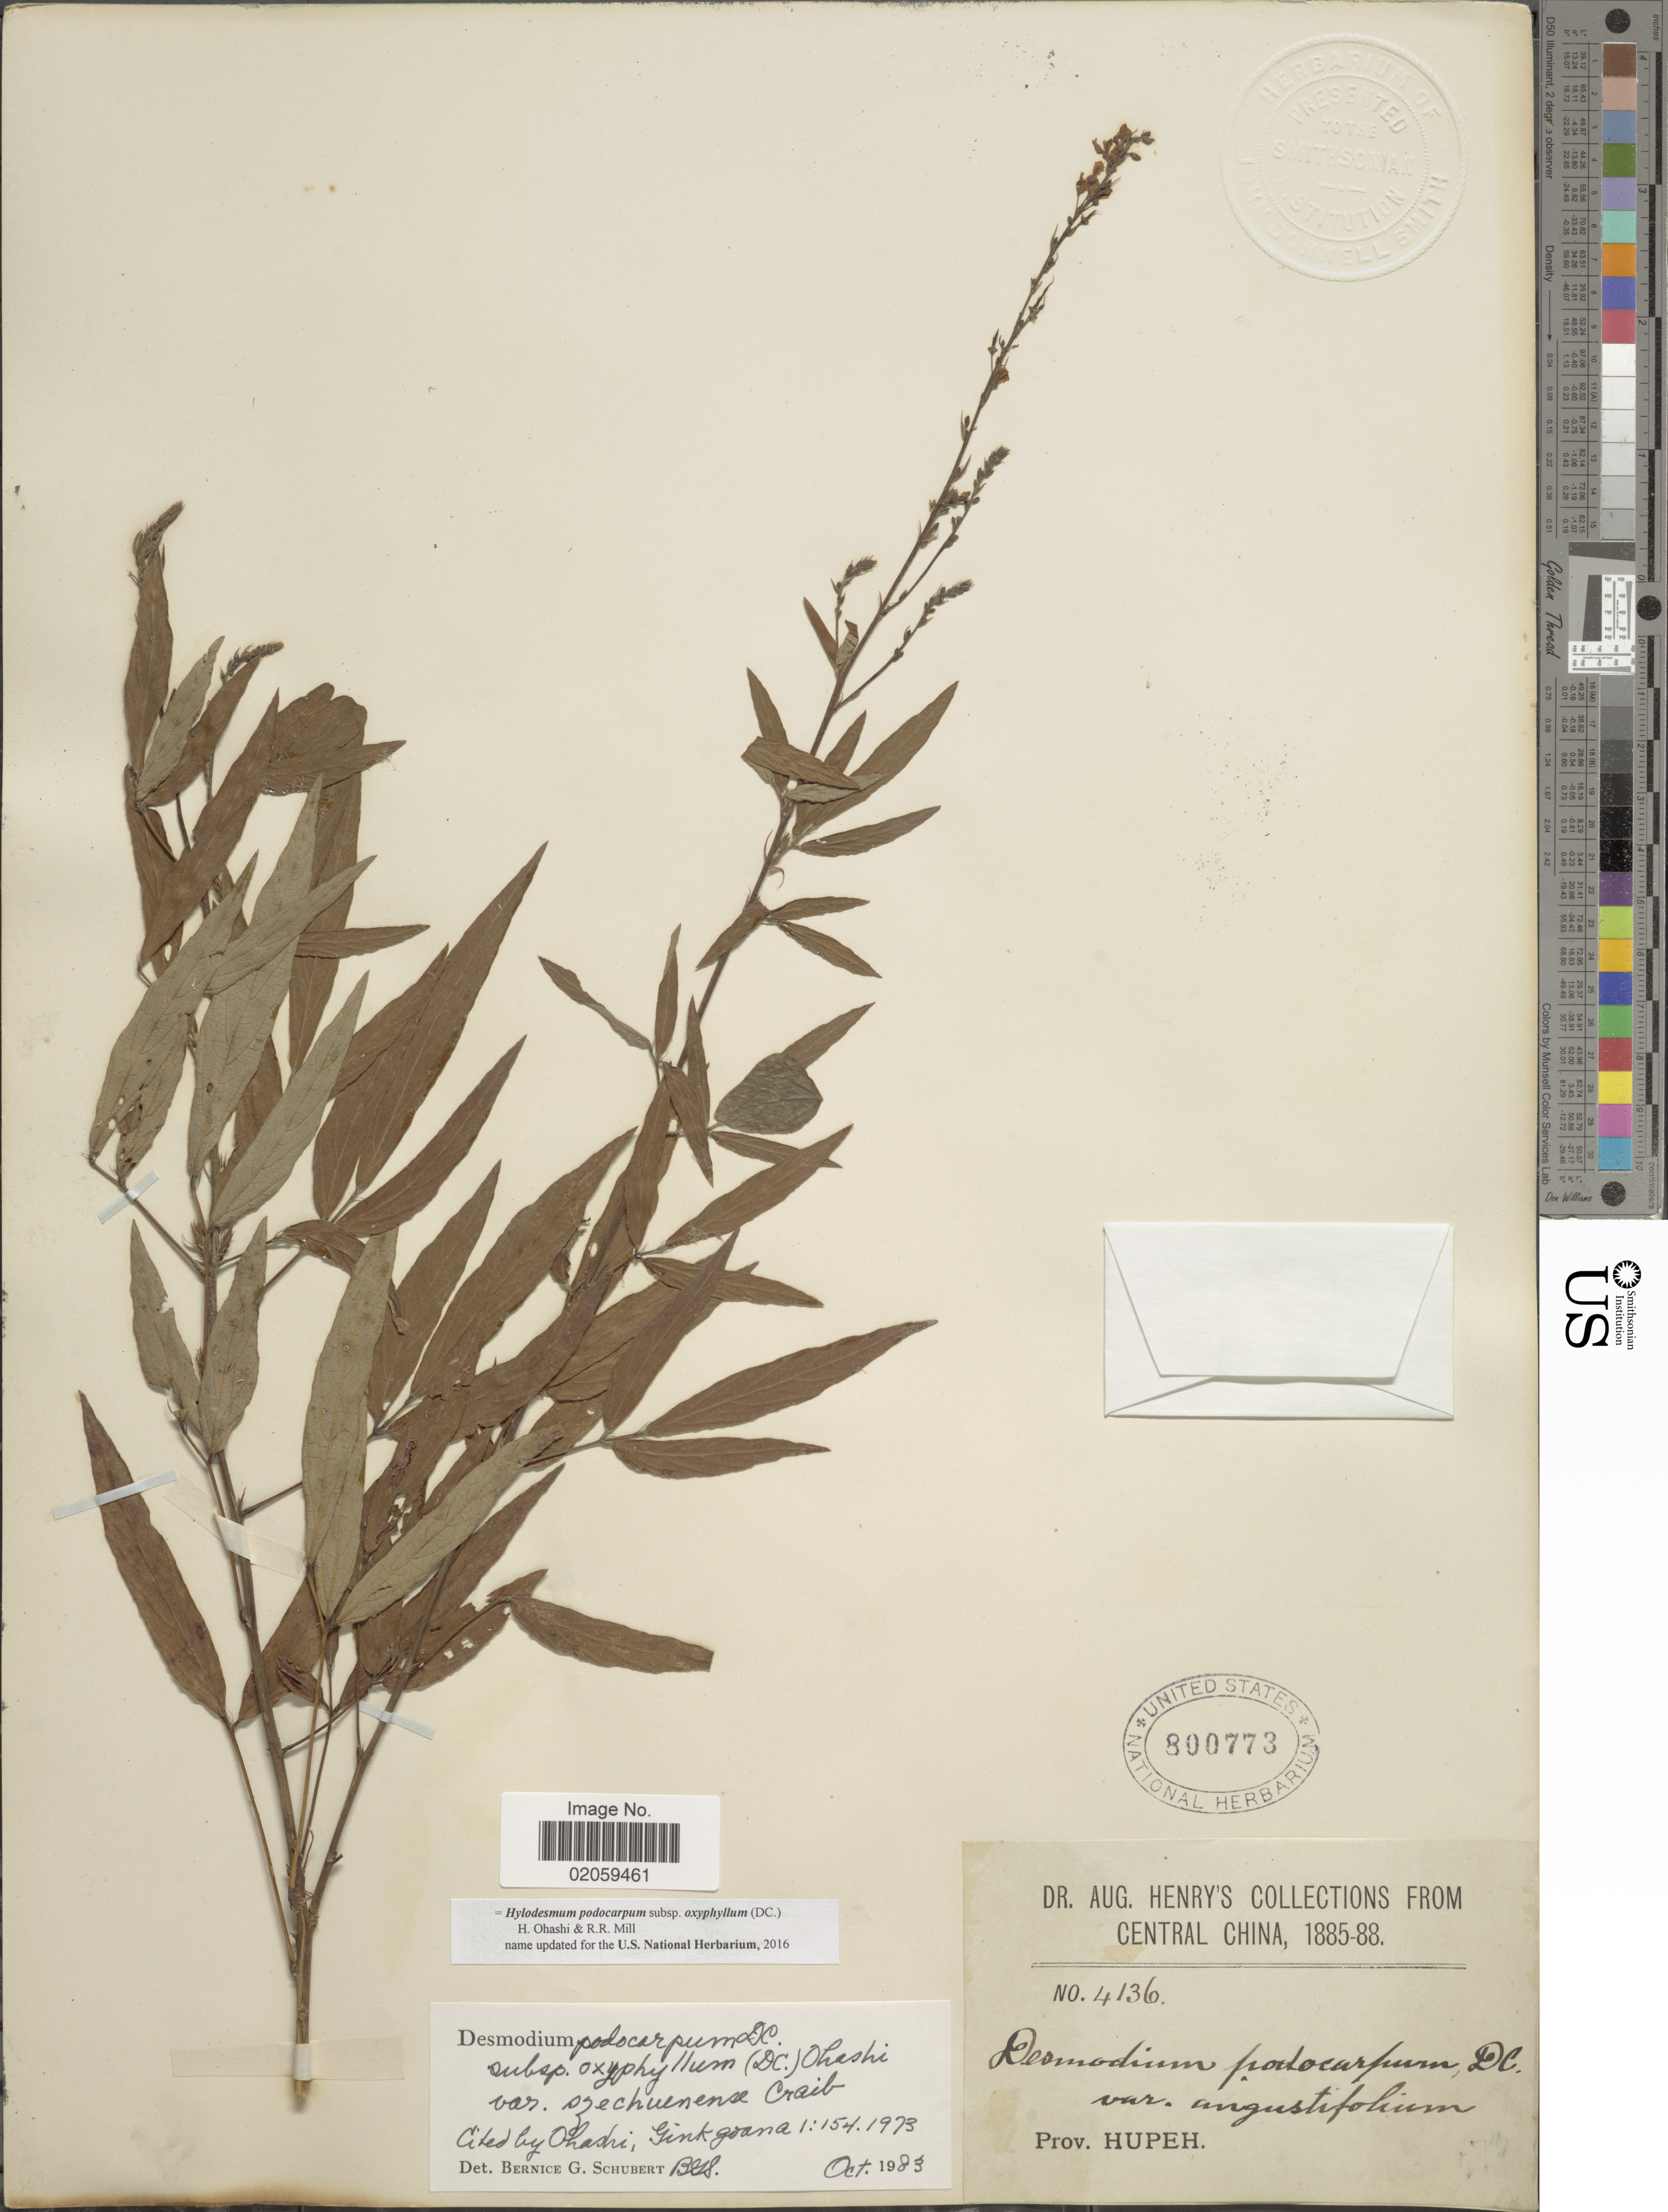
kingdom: Plantae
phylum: Tracheophyta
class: Magnoliopsida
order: Fabales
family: Fabaceae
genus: Hylodesmum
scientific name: Hylodesmum podocarpum subsp. oxyphyllum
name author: (DC.) H. Ohashi & R.R. Mill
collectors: A. Henry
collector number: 4136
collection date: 1885/1888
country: China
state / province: Hubei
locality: Central China, Prov. Hupeh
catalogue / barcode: US 800773